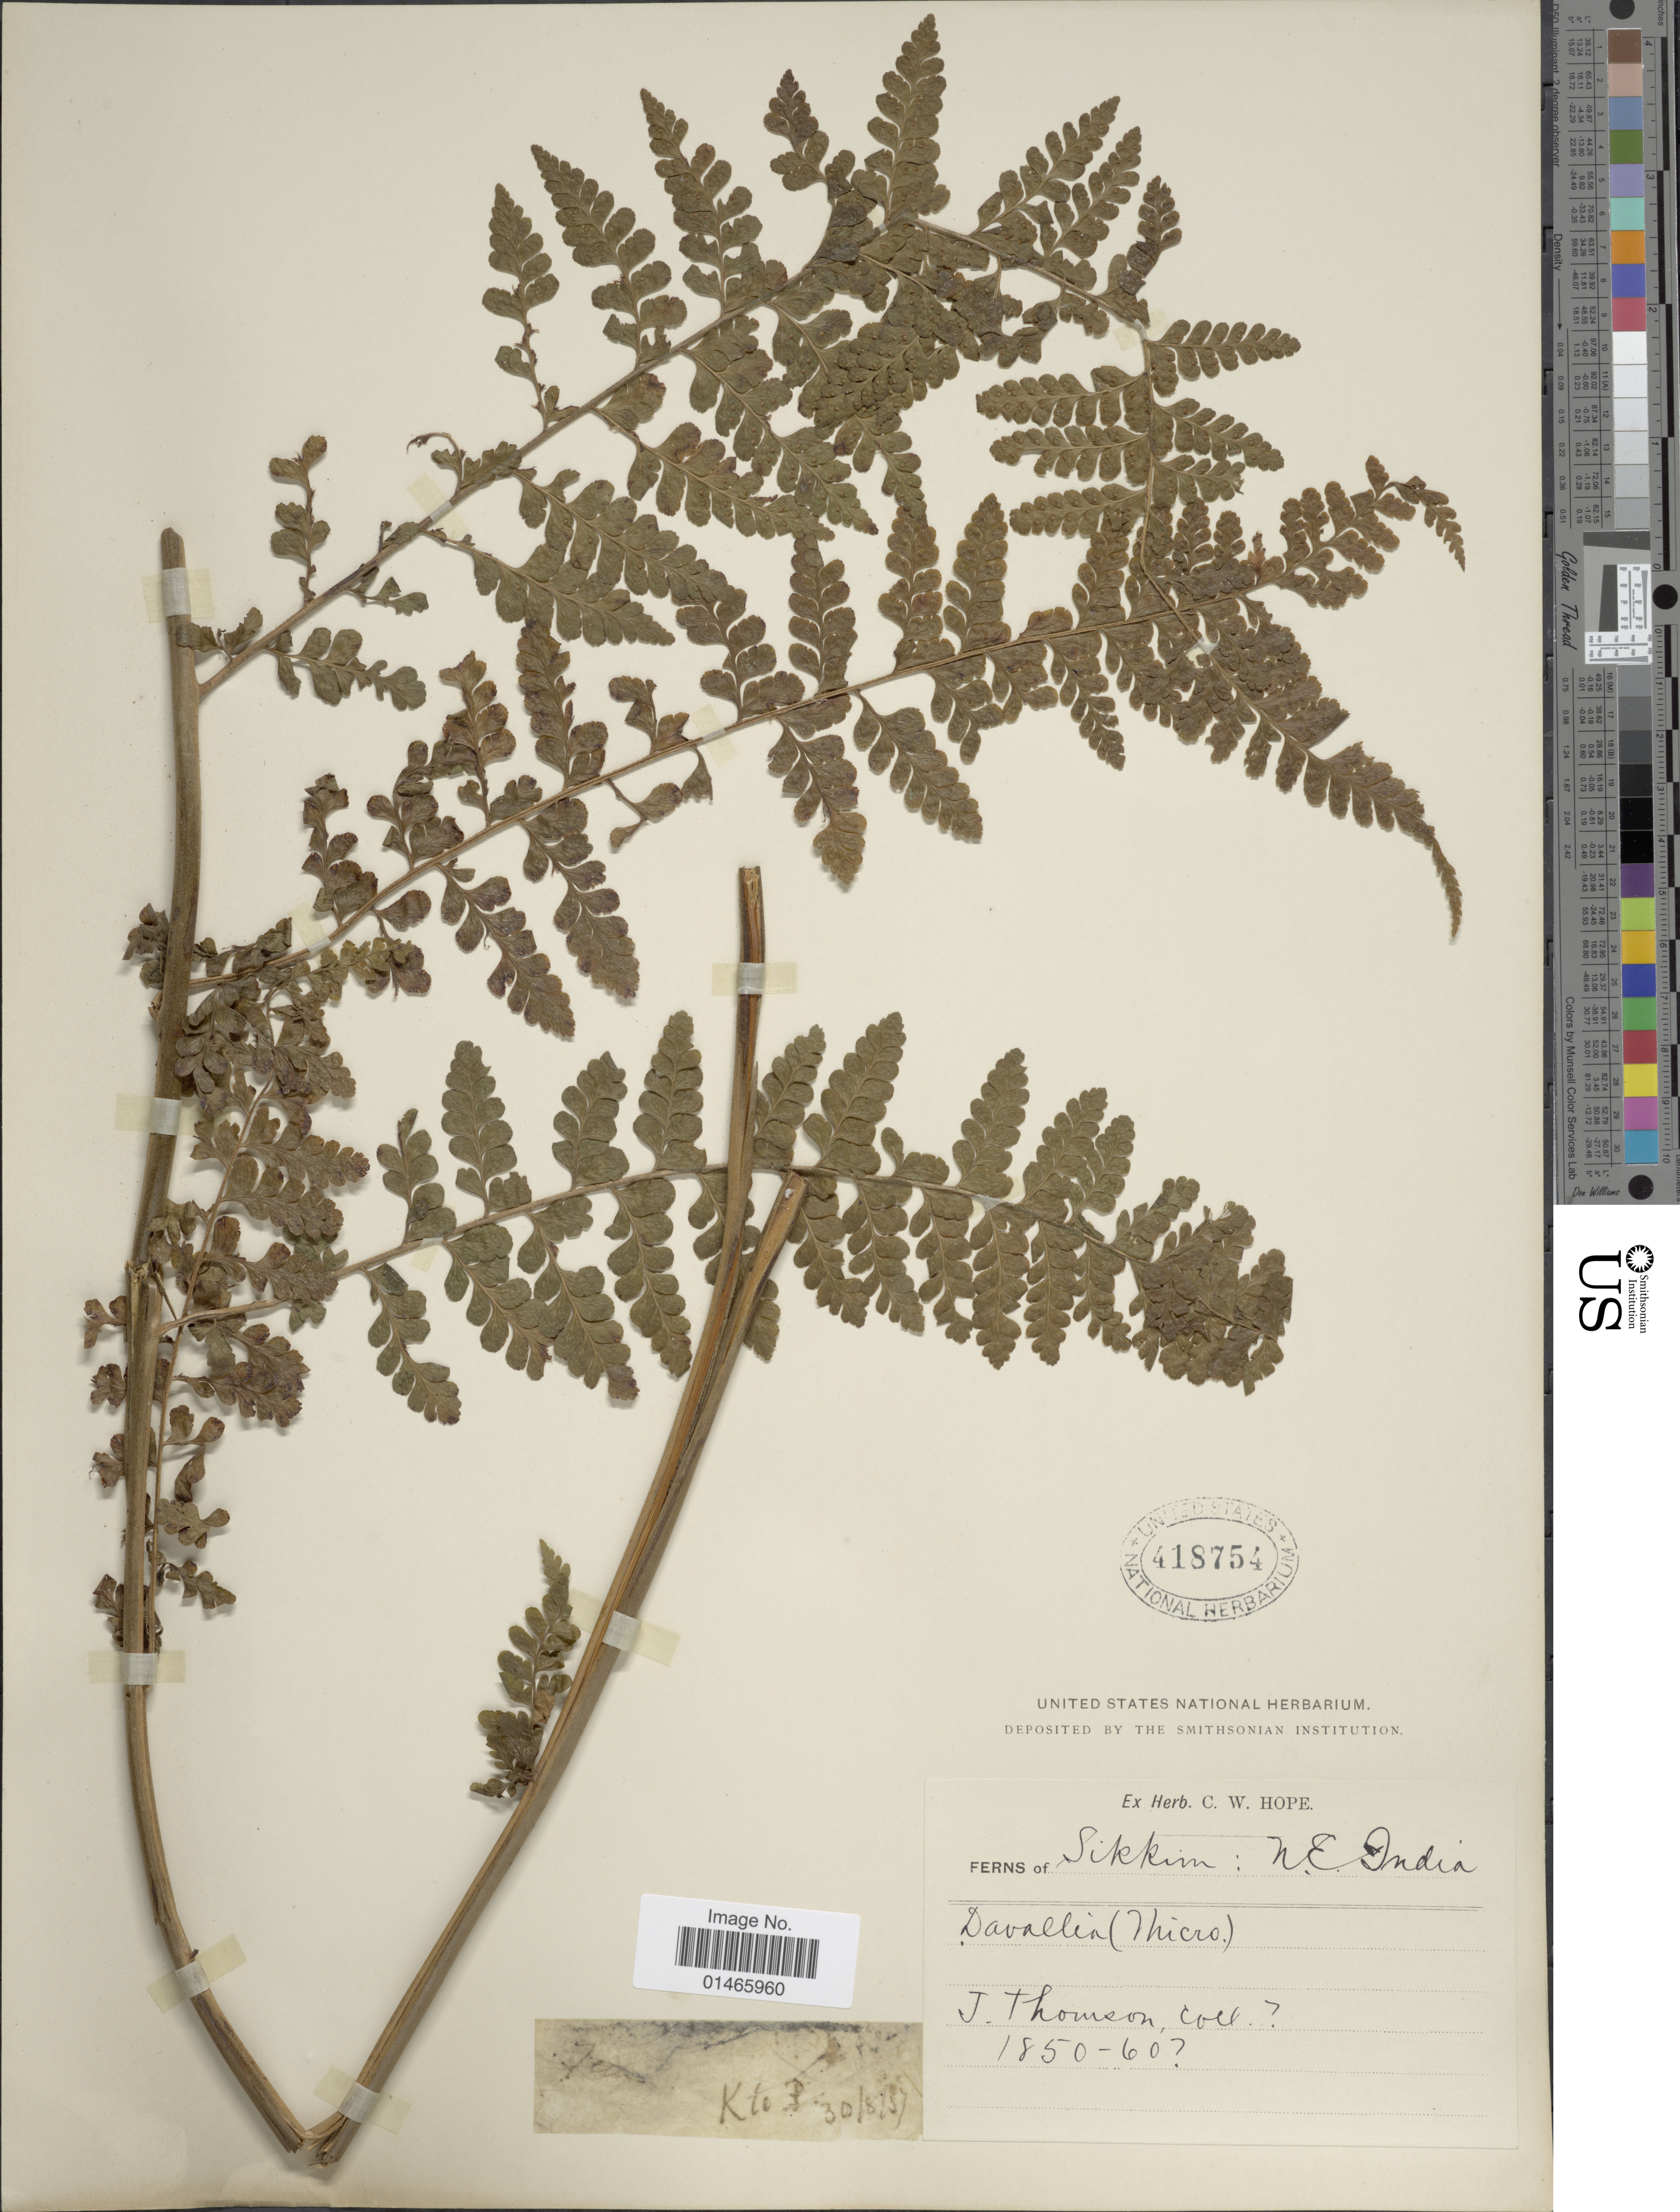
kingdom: Plantae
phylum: Tracheophyta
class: Polypodiopsida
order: Polypodiales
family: Dennstaedtiaceae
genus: Microlepia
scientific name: Microlepia sp.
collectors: T. Thomson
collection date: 1850/1860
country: India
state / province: Sikkim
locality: NE India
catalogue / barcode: US 41854